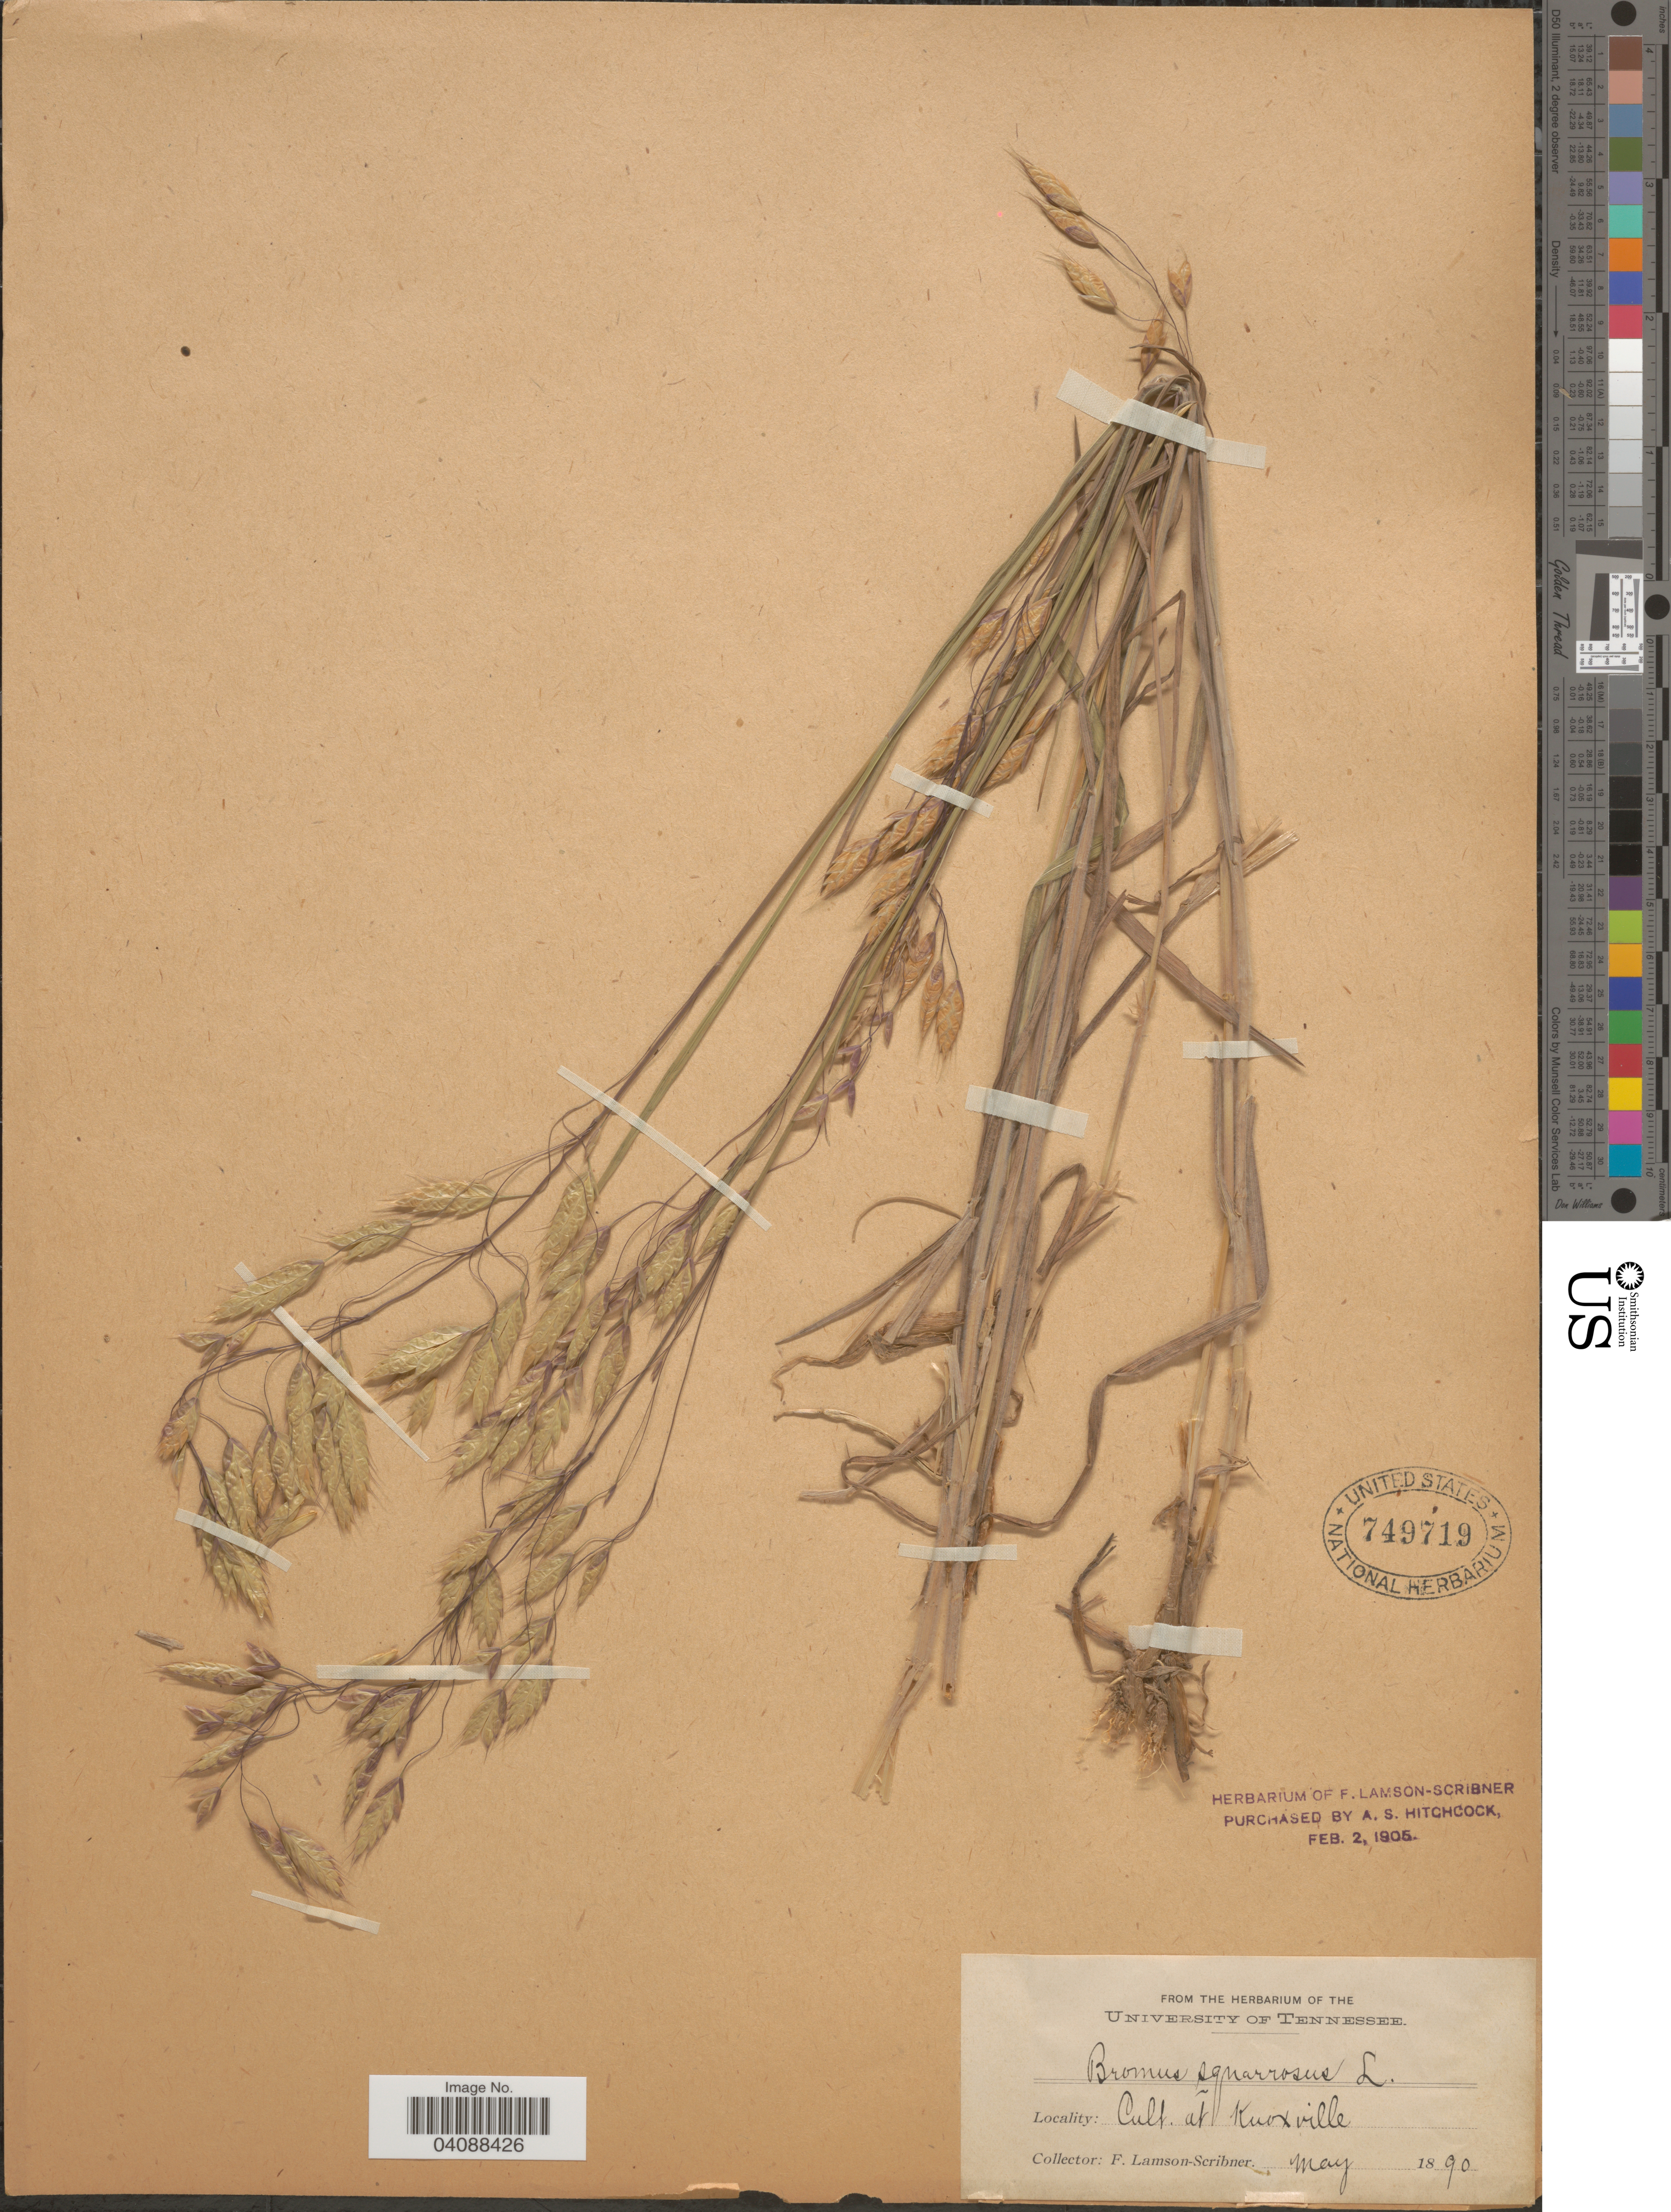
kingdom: Plantae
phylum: Tracheophyta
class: Liliopsida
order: Poales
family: Poaceae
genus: Bromus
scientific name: Bromus squarrosus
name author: L.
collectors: F. Lamson-Scribner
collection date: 1890-05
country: United States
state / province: Tennessee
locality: Cult. at Knoxville.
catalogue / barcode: US 749719